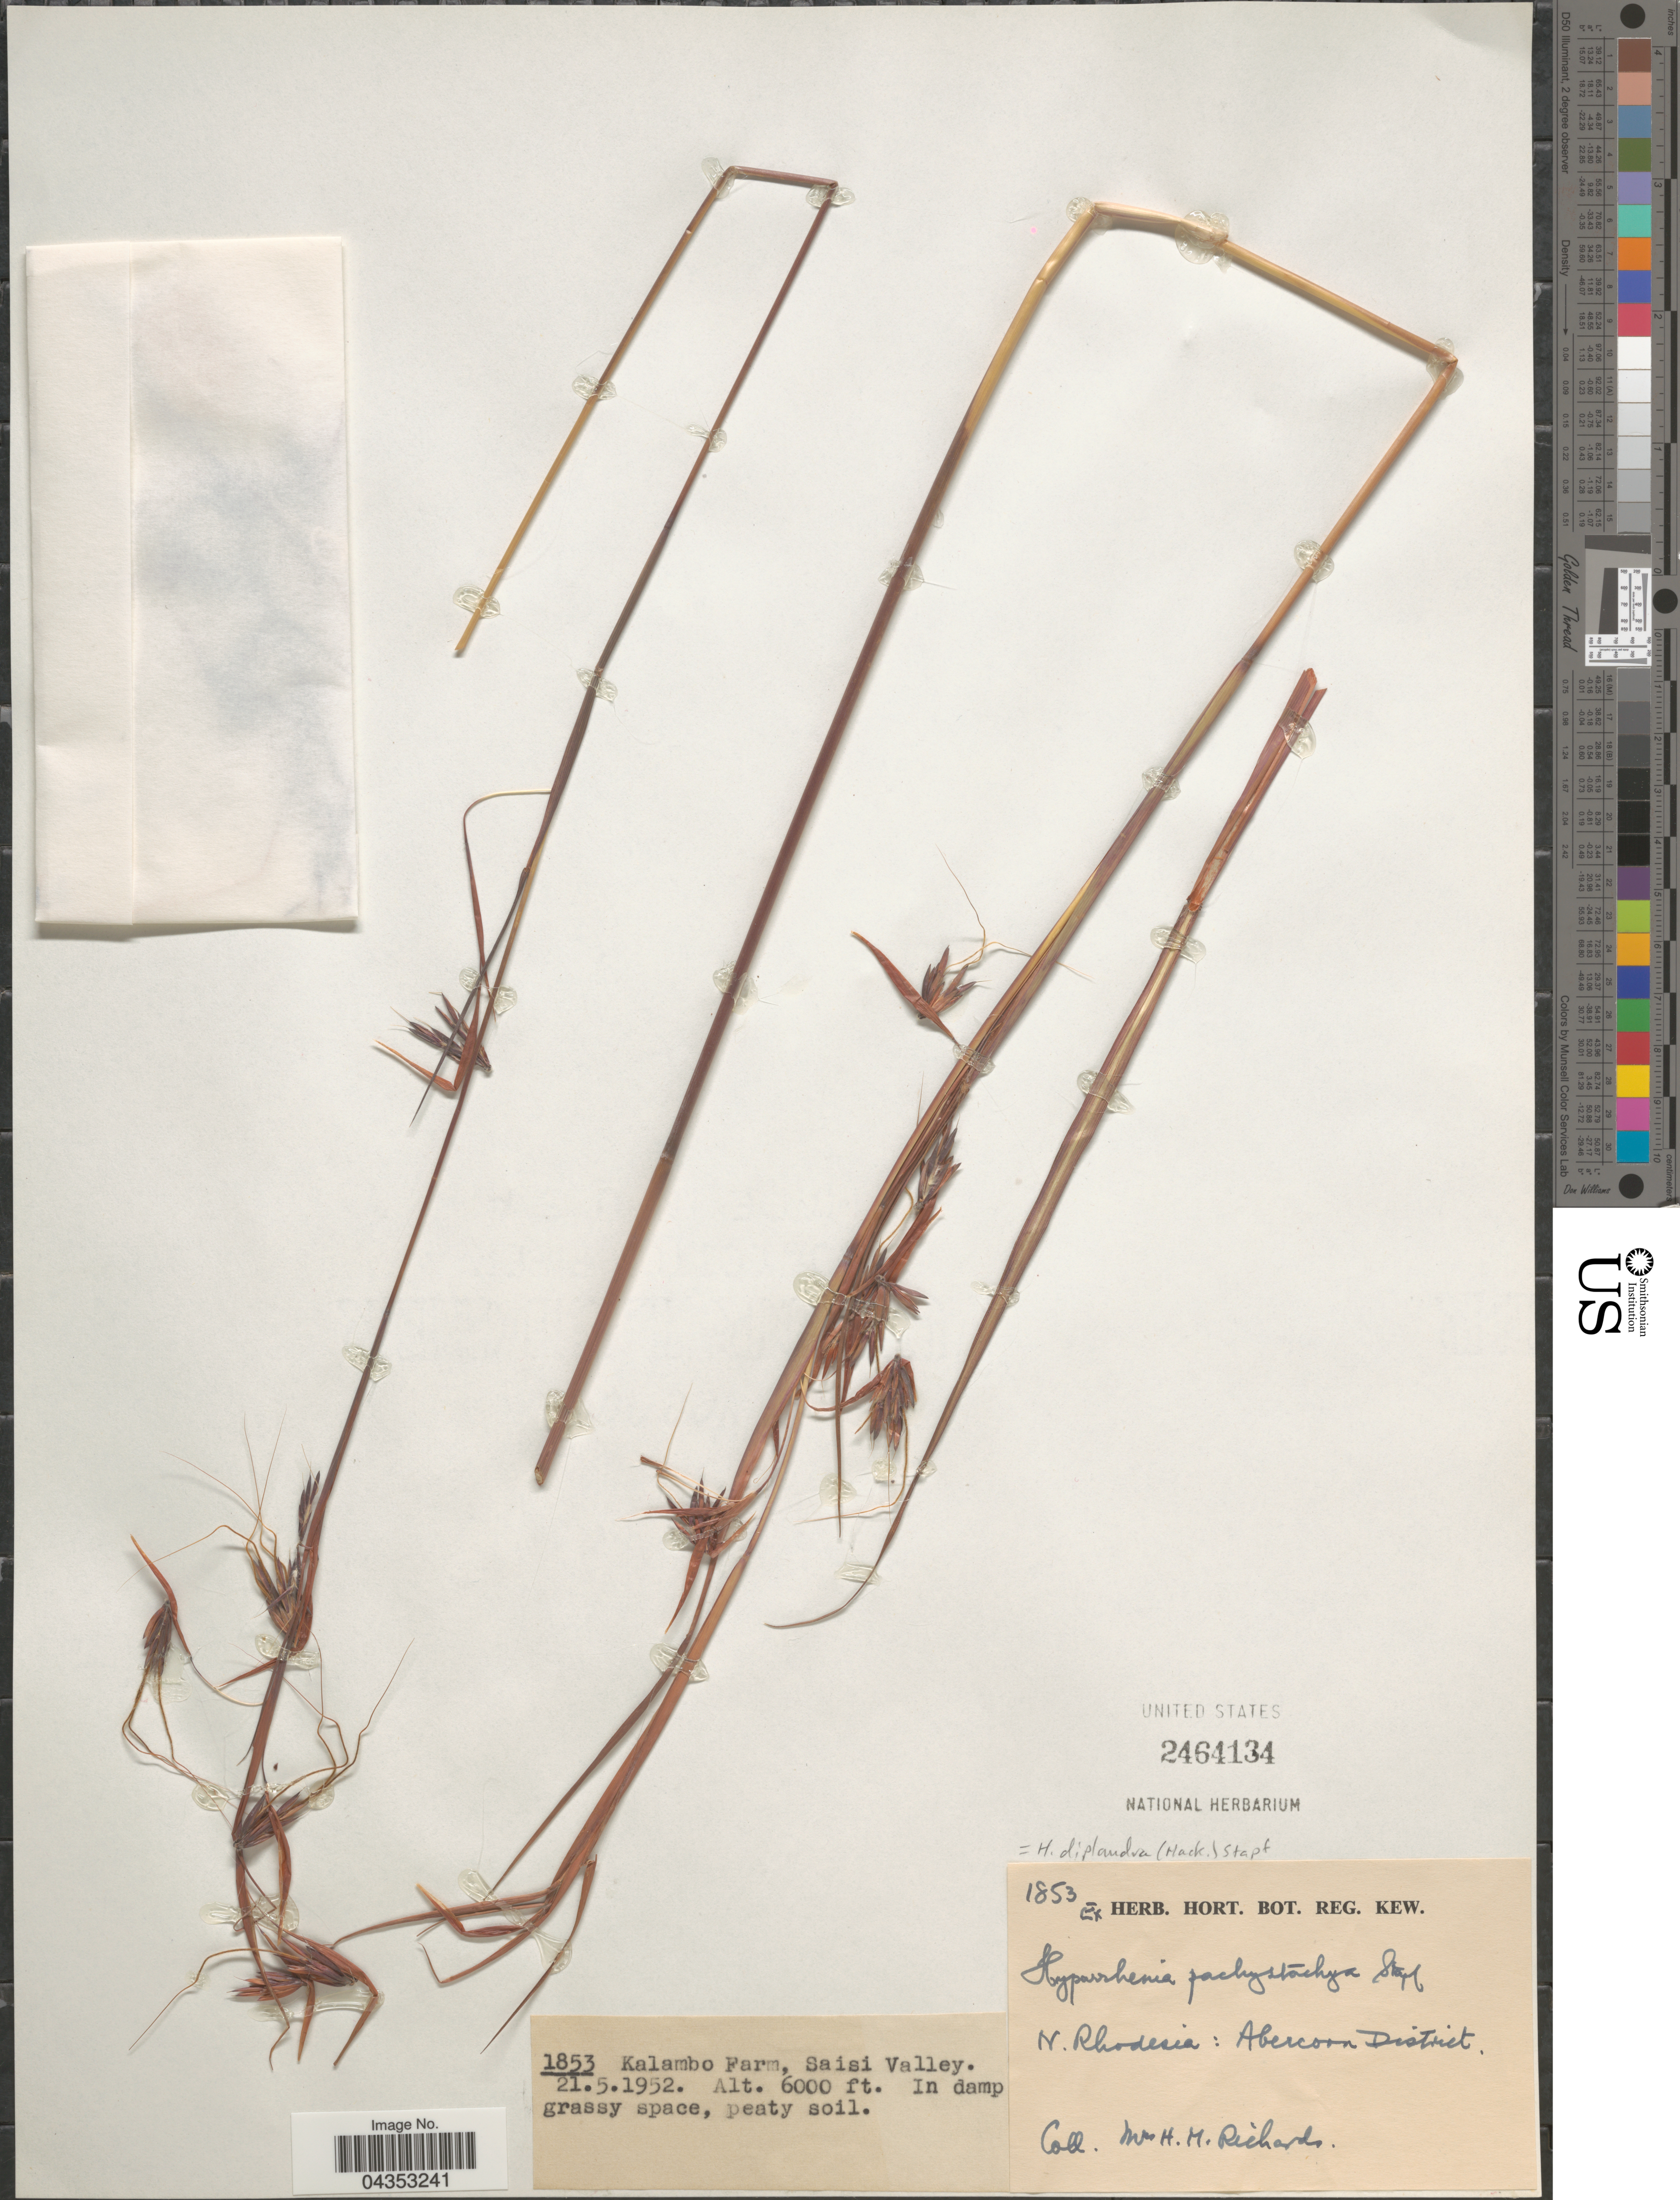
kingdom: Plantae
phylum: Tracheophyta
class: Liliopsida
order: Poales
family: Poaceae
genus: Hyparrhenia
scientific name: Hyparrhenia diplandra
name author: (Hack.) Stapf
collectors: H. Richards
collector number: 1853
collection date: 1952-05-21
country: Zambia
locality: N. Rhodesia: Abercoon District. Kalambo Farm, Saisi Valley. In damp grassy space.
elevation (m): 1829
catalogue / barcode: US 2464134